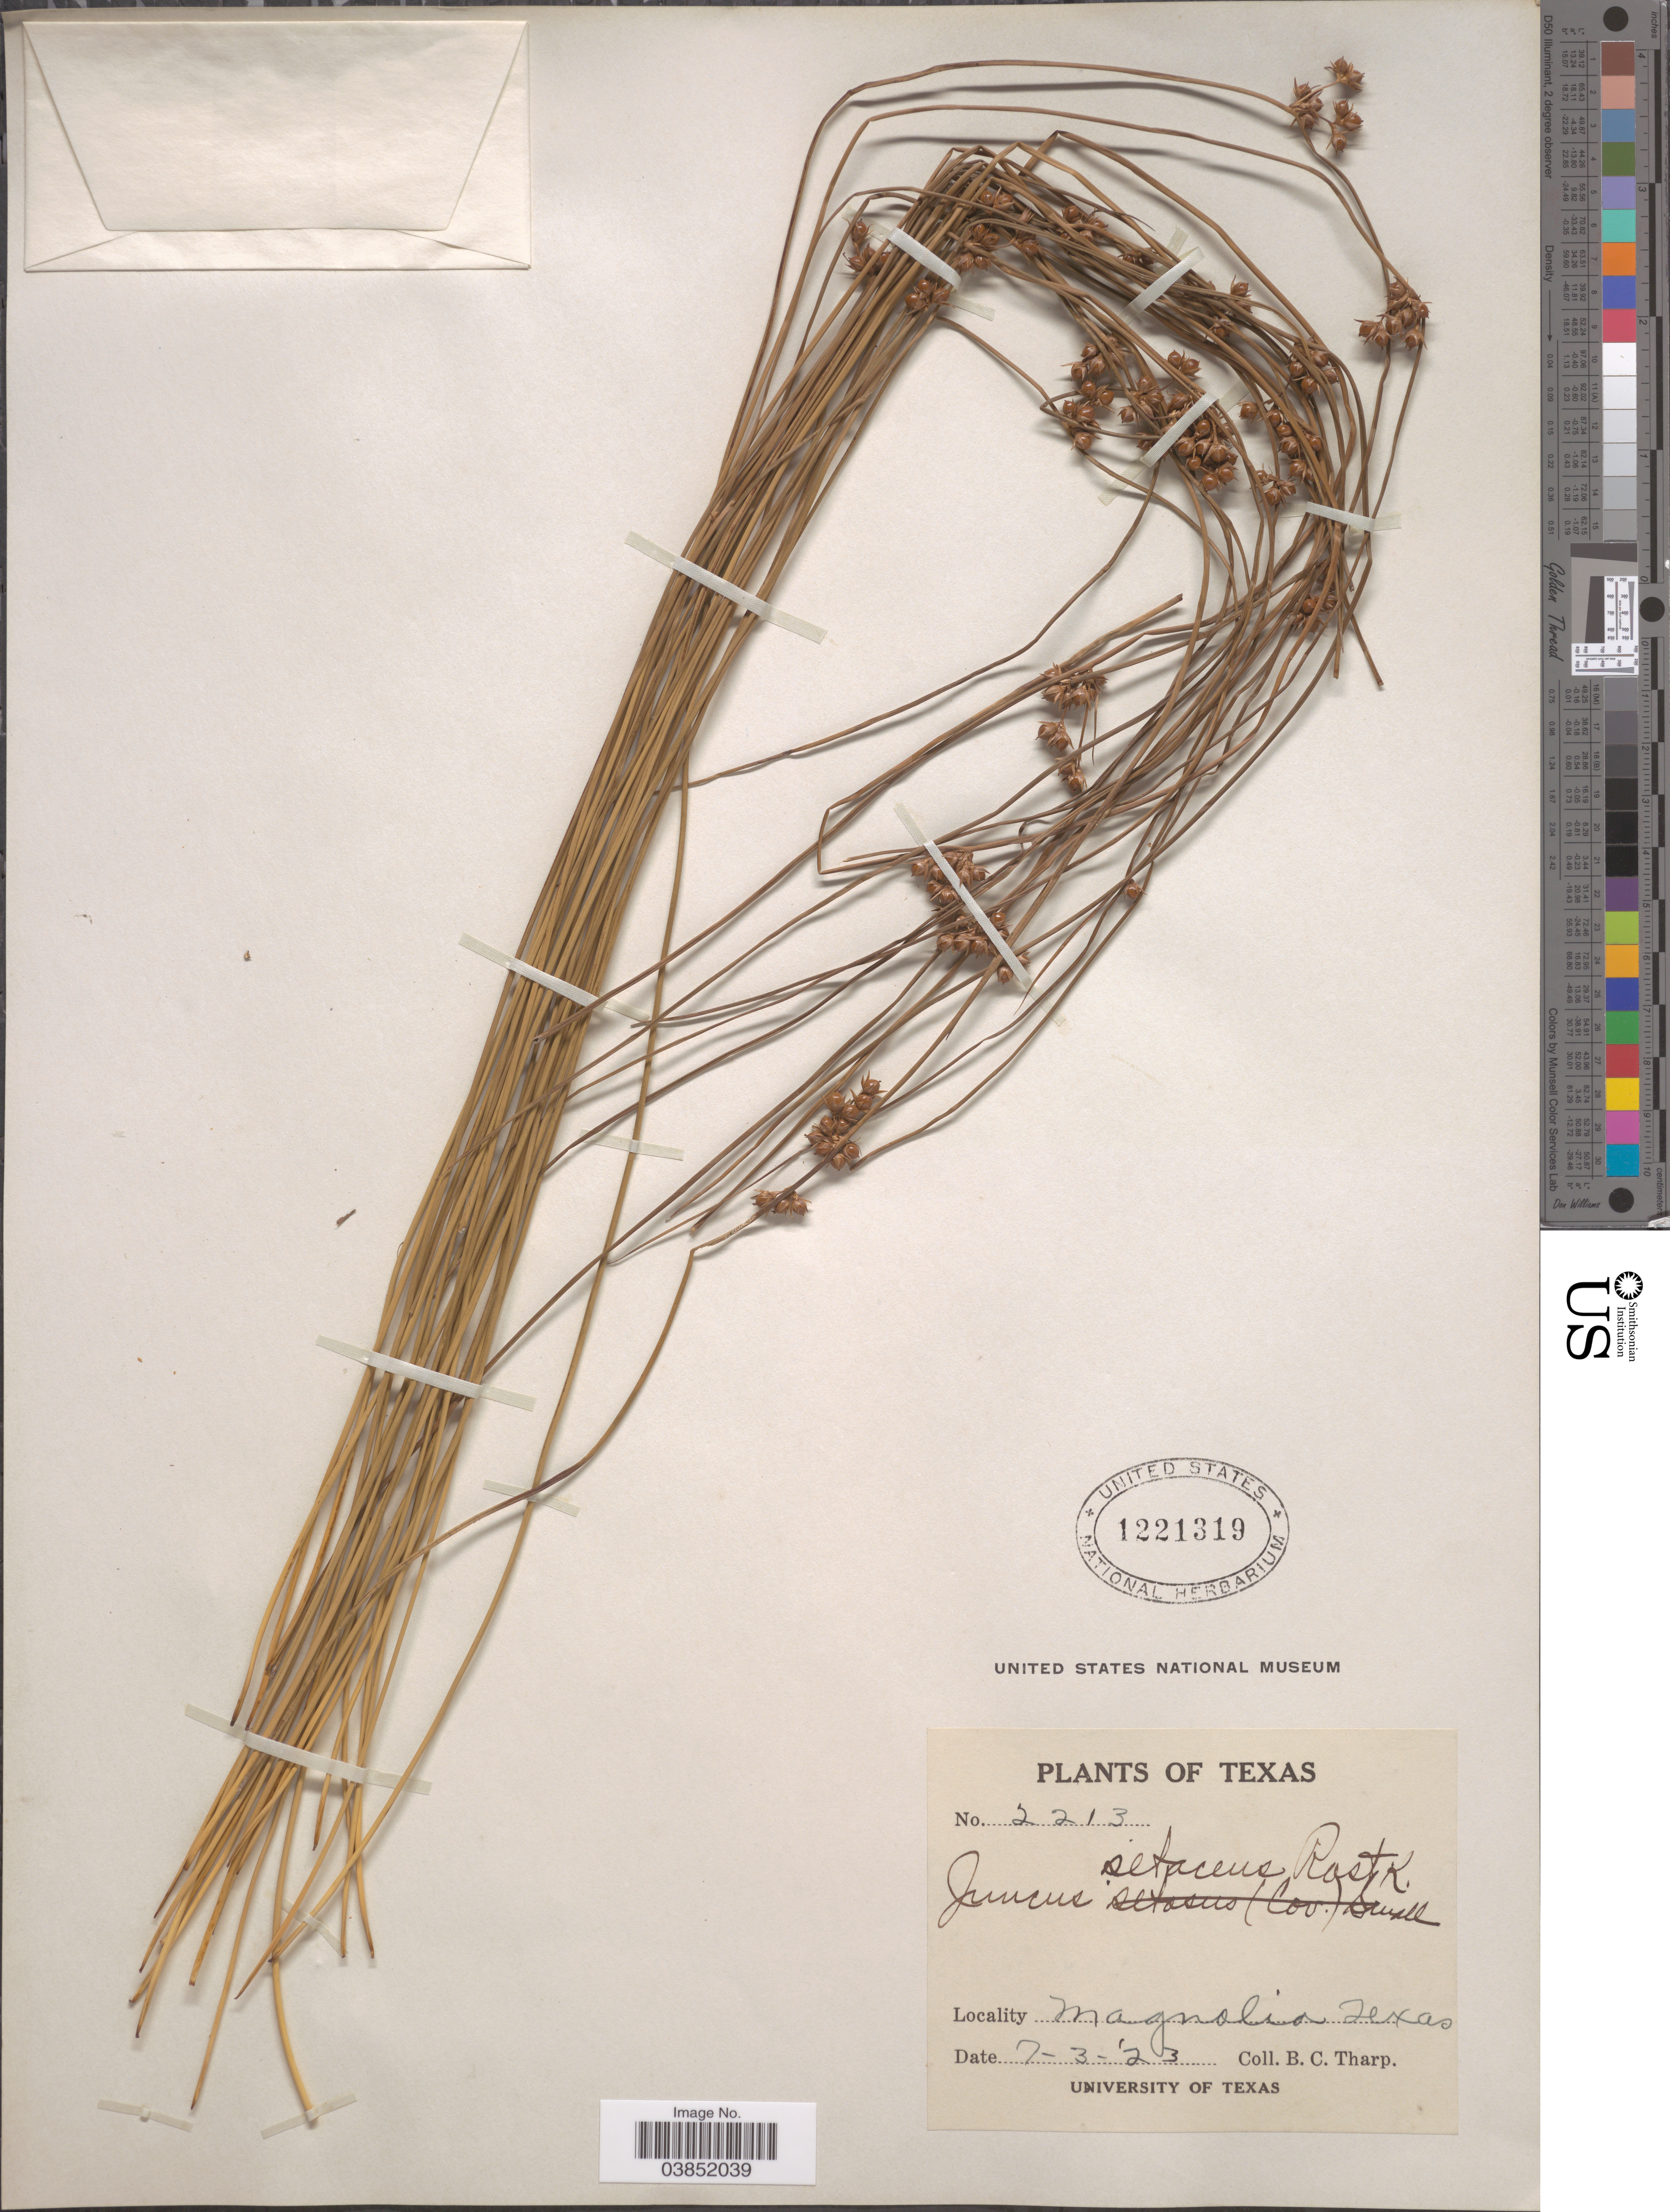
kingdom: Plantae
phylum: Tracheophyta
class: Liliopsida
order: Poales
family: Juncaceae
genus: Juncus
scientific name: Juncus coriaceus Mack.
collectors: B. C. Tharp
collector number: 2213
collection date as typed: Transcribed d/m/y: 3/7/23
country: United States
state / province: Texas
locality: Magnolia.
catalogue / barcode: US 1221319